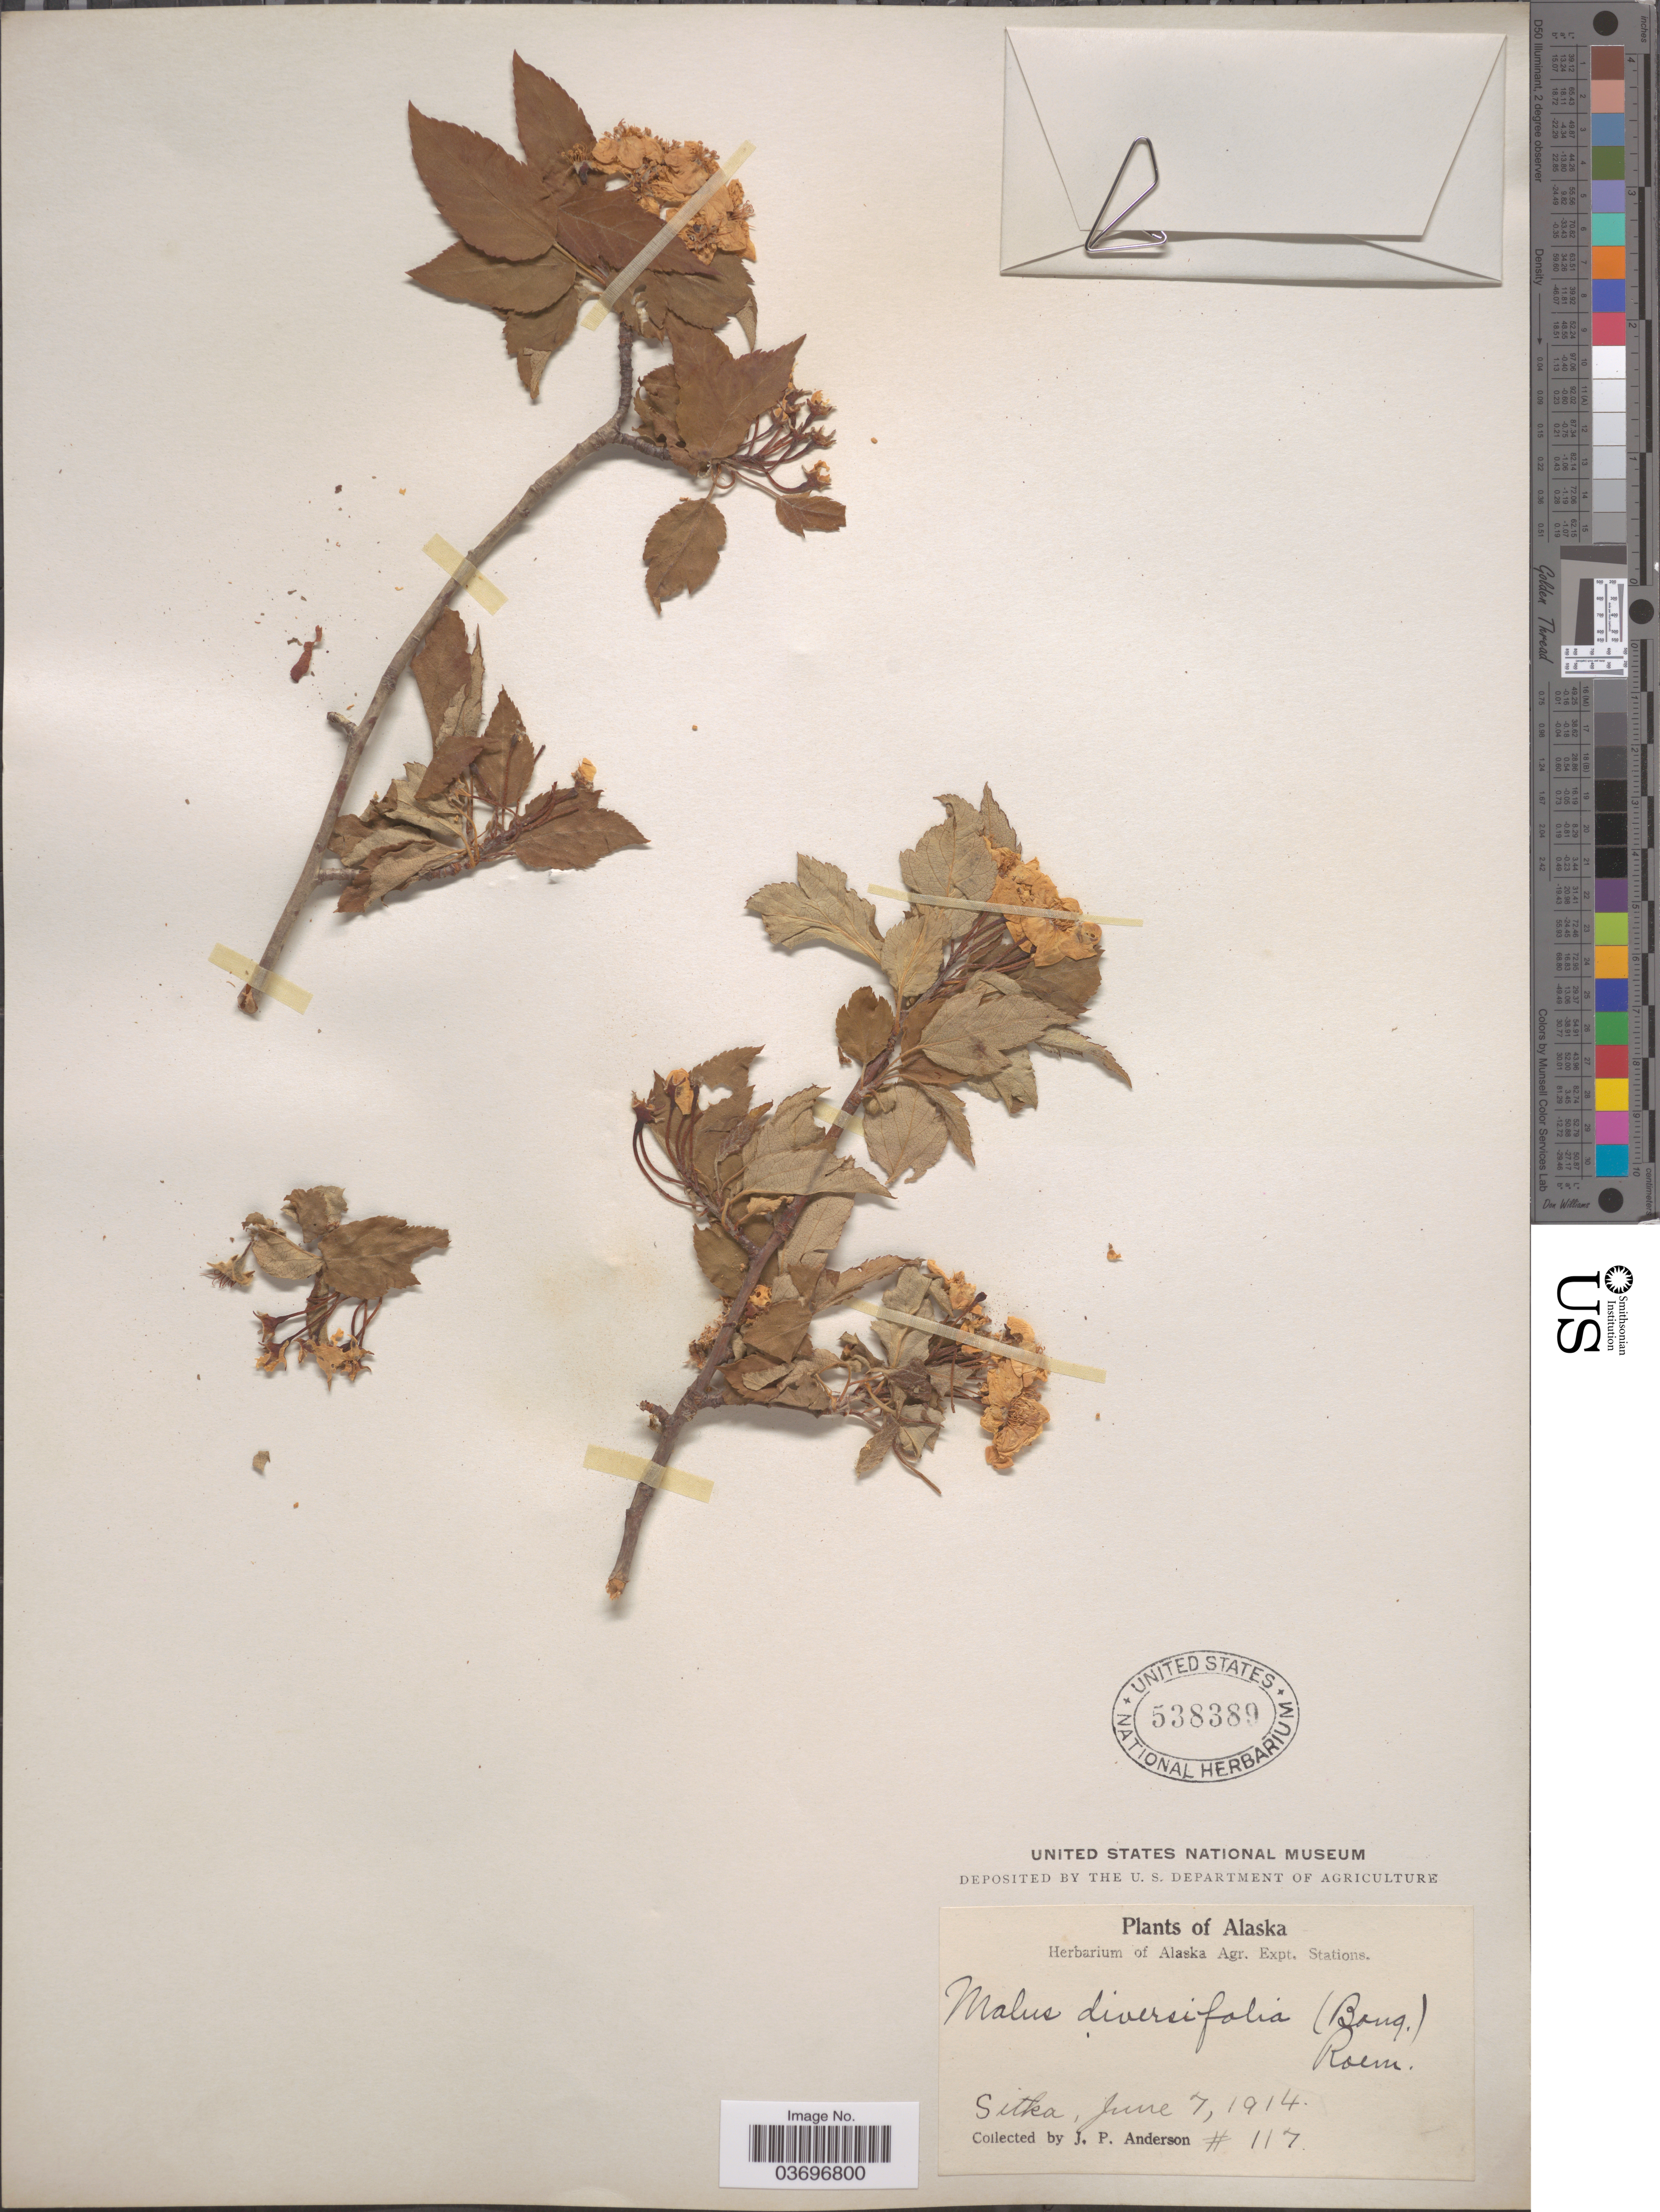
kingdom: Plantae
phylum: Tracheophyta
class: Magnoliopsida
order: Rosales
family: Rosaceae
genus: Malus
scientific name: Malus diversifolia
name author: (Bong.) M. Roem.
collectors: J. P. Anderson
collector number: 117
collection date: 1914-06-07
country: United States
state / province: Alaska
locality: Sitka.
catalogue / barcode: US 538389